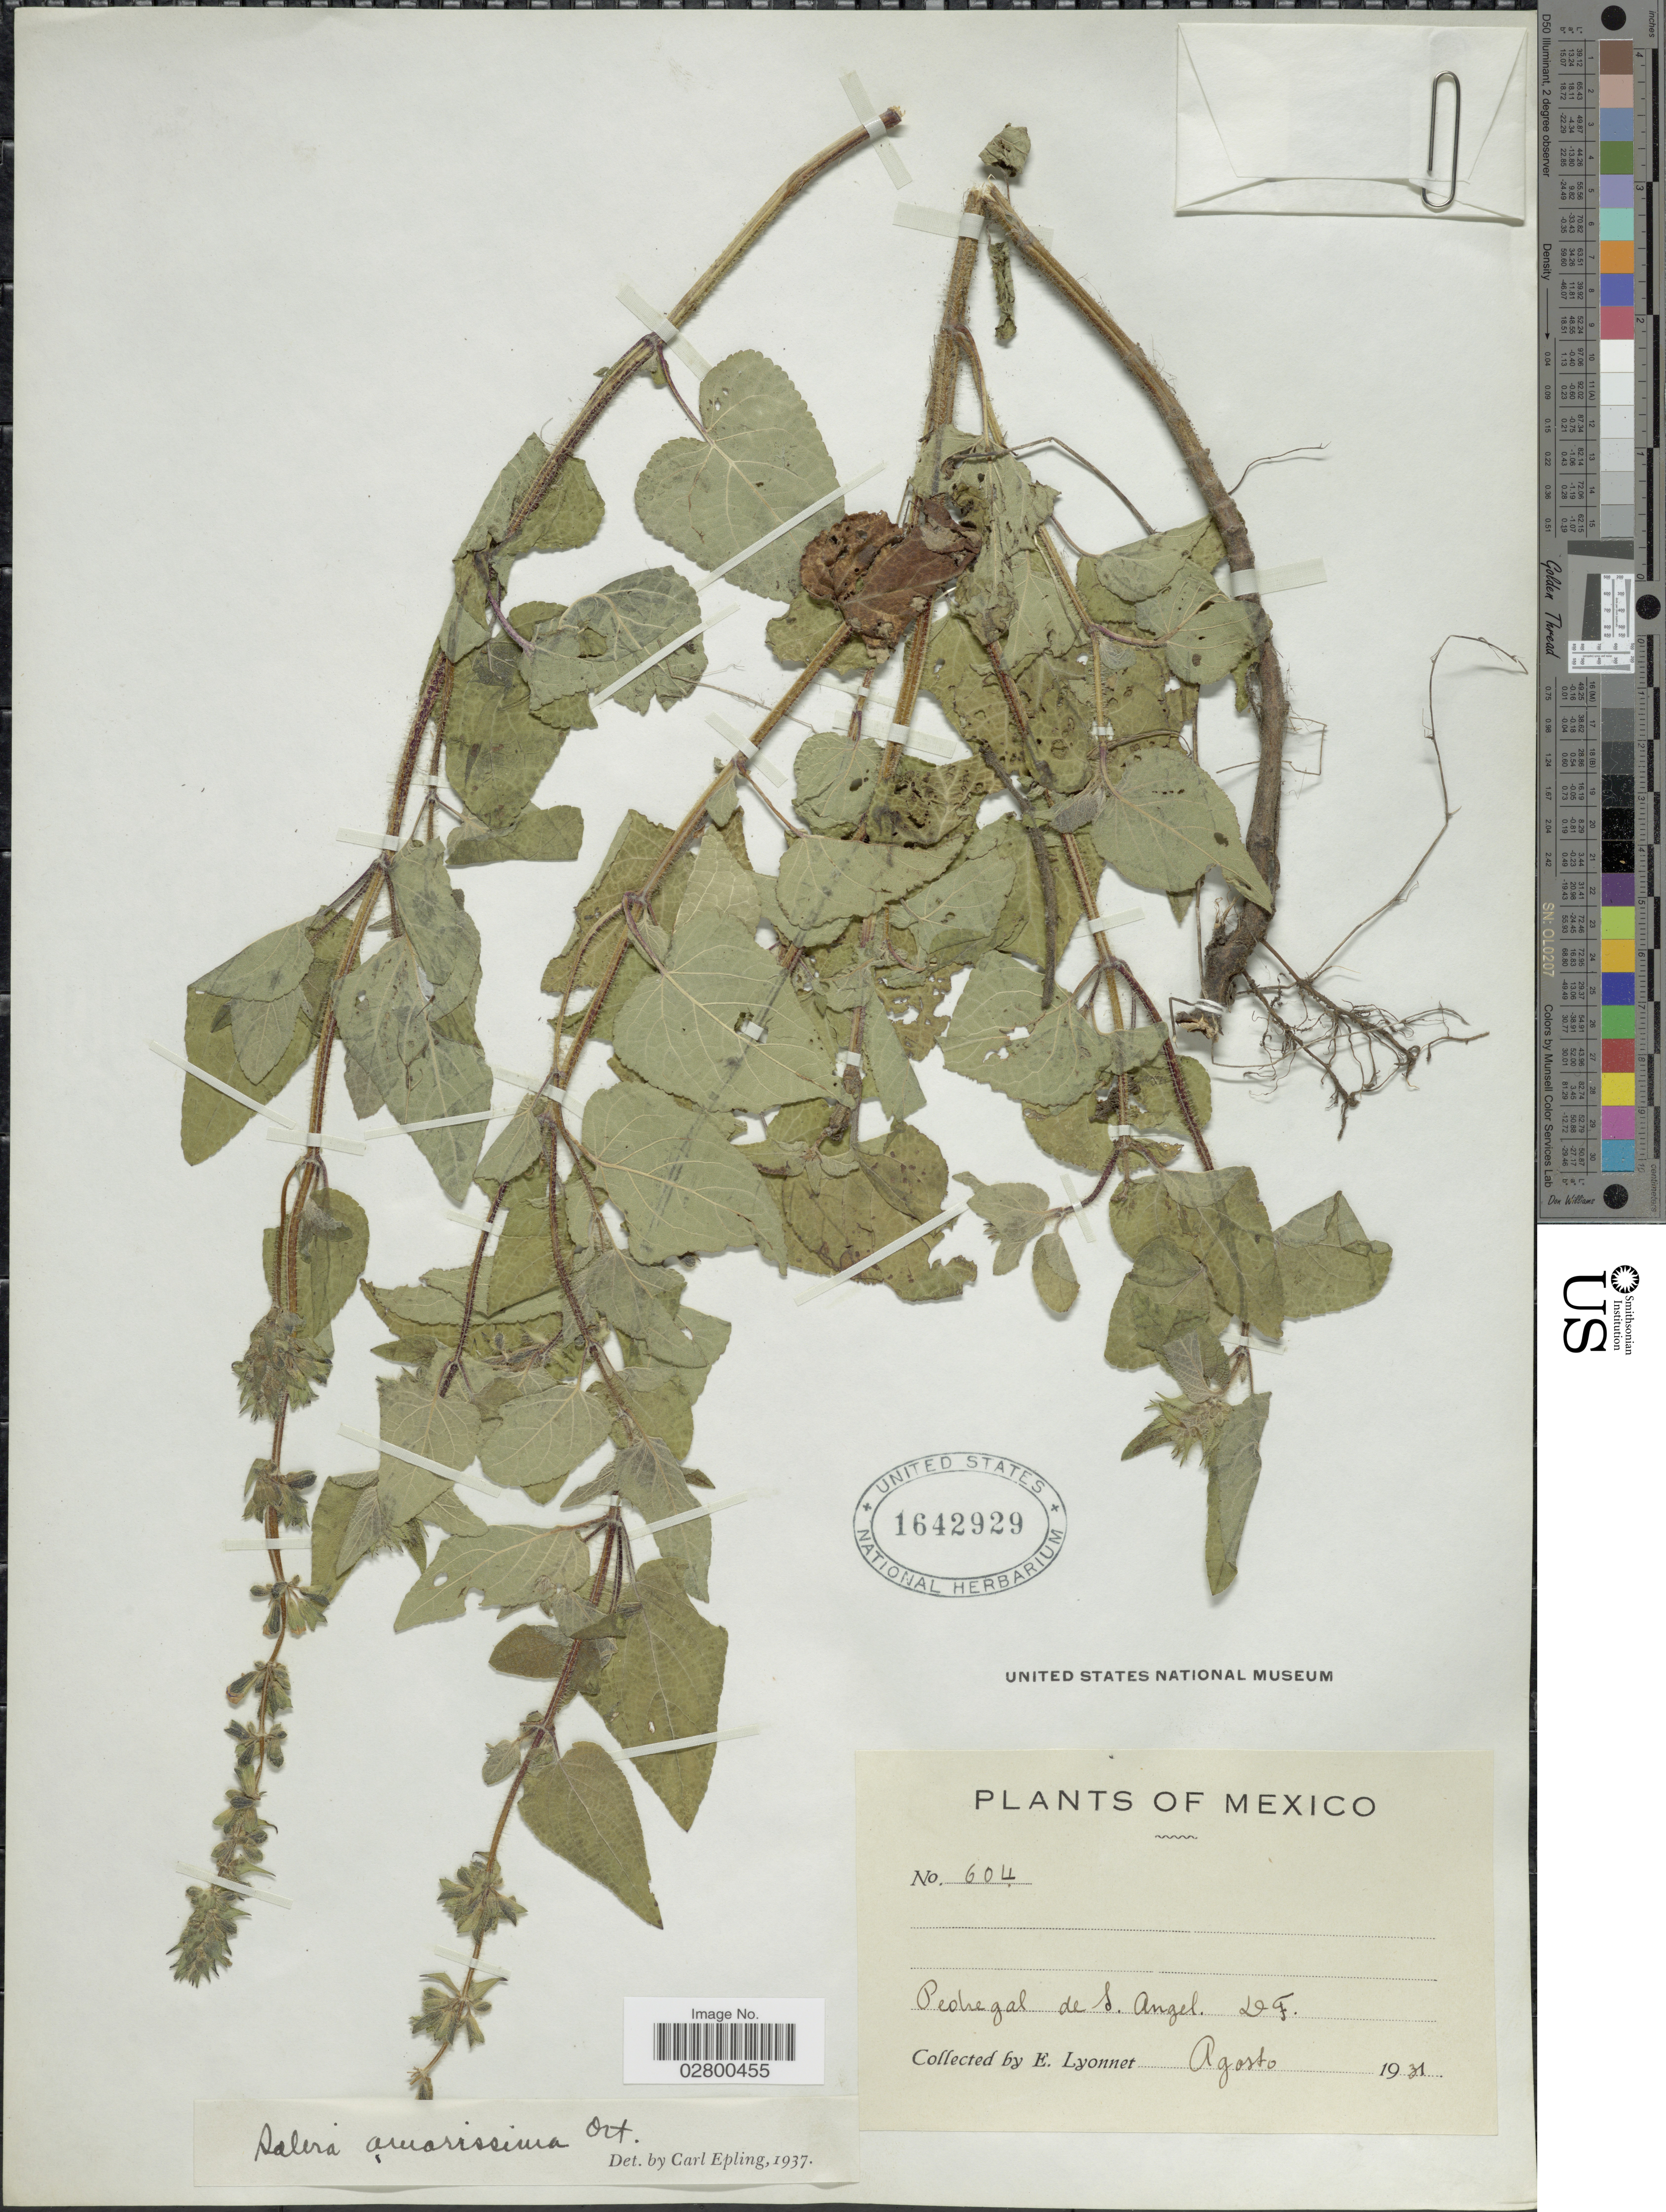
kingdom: Plantae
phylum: Tracheophyta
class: Magnoliopsida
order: Lamiales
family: Lamiaceae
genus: Salvia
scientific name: Salvia amarissima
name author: Orteg.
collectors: E. Lyonnet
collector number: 604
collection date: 1931-08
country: Mexico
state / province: Distrito Federal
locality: Pedregal de S. Angel.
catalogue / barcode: US 1642929